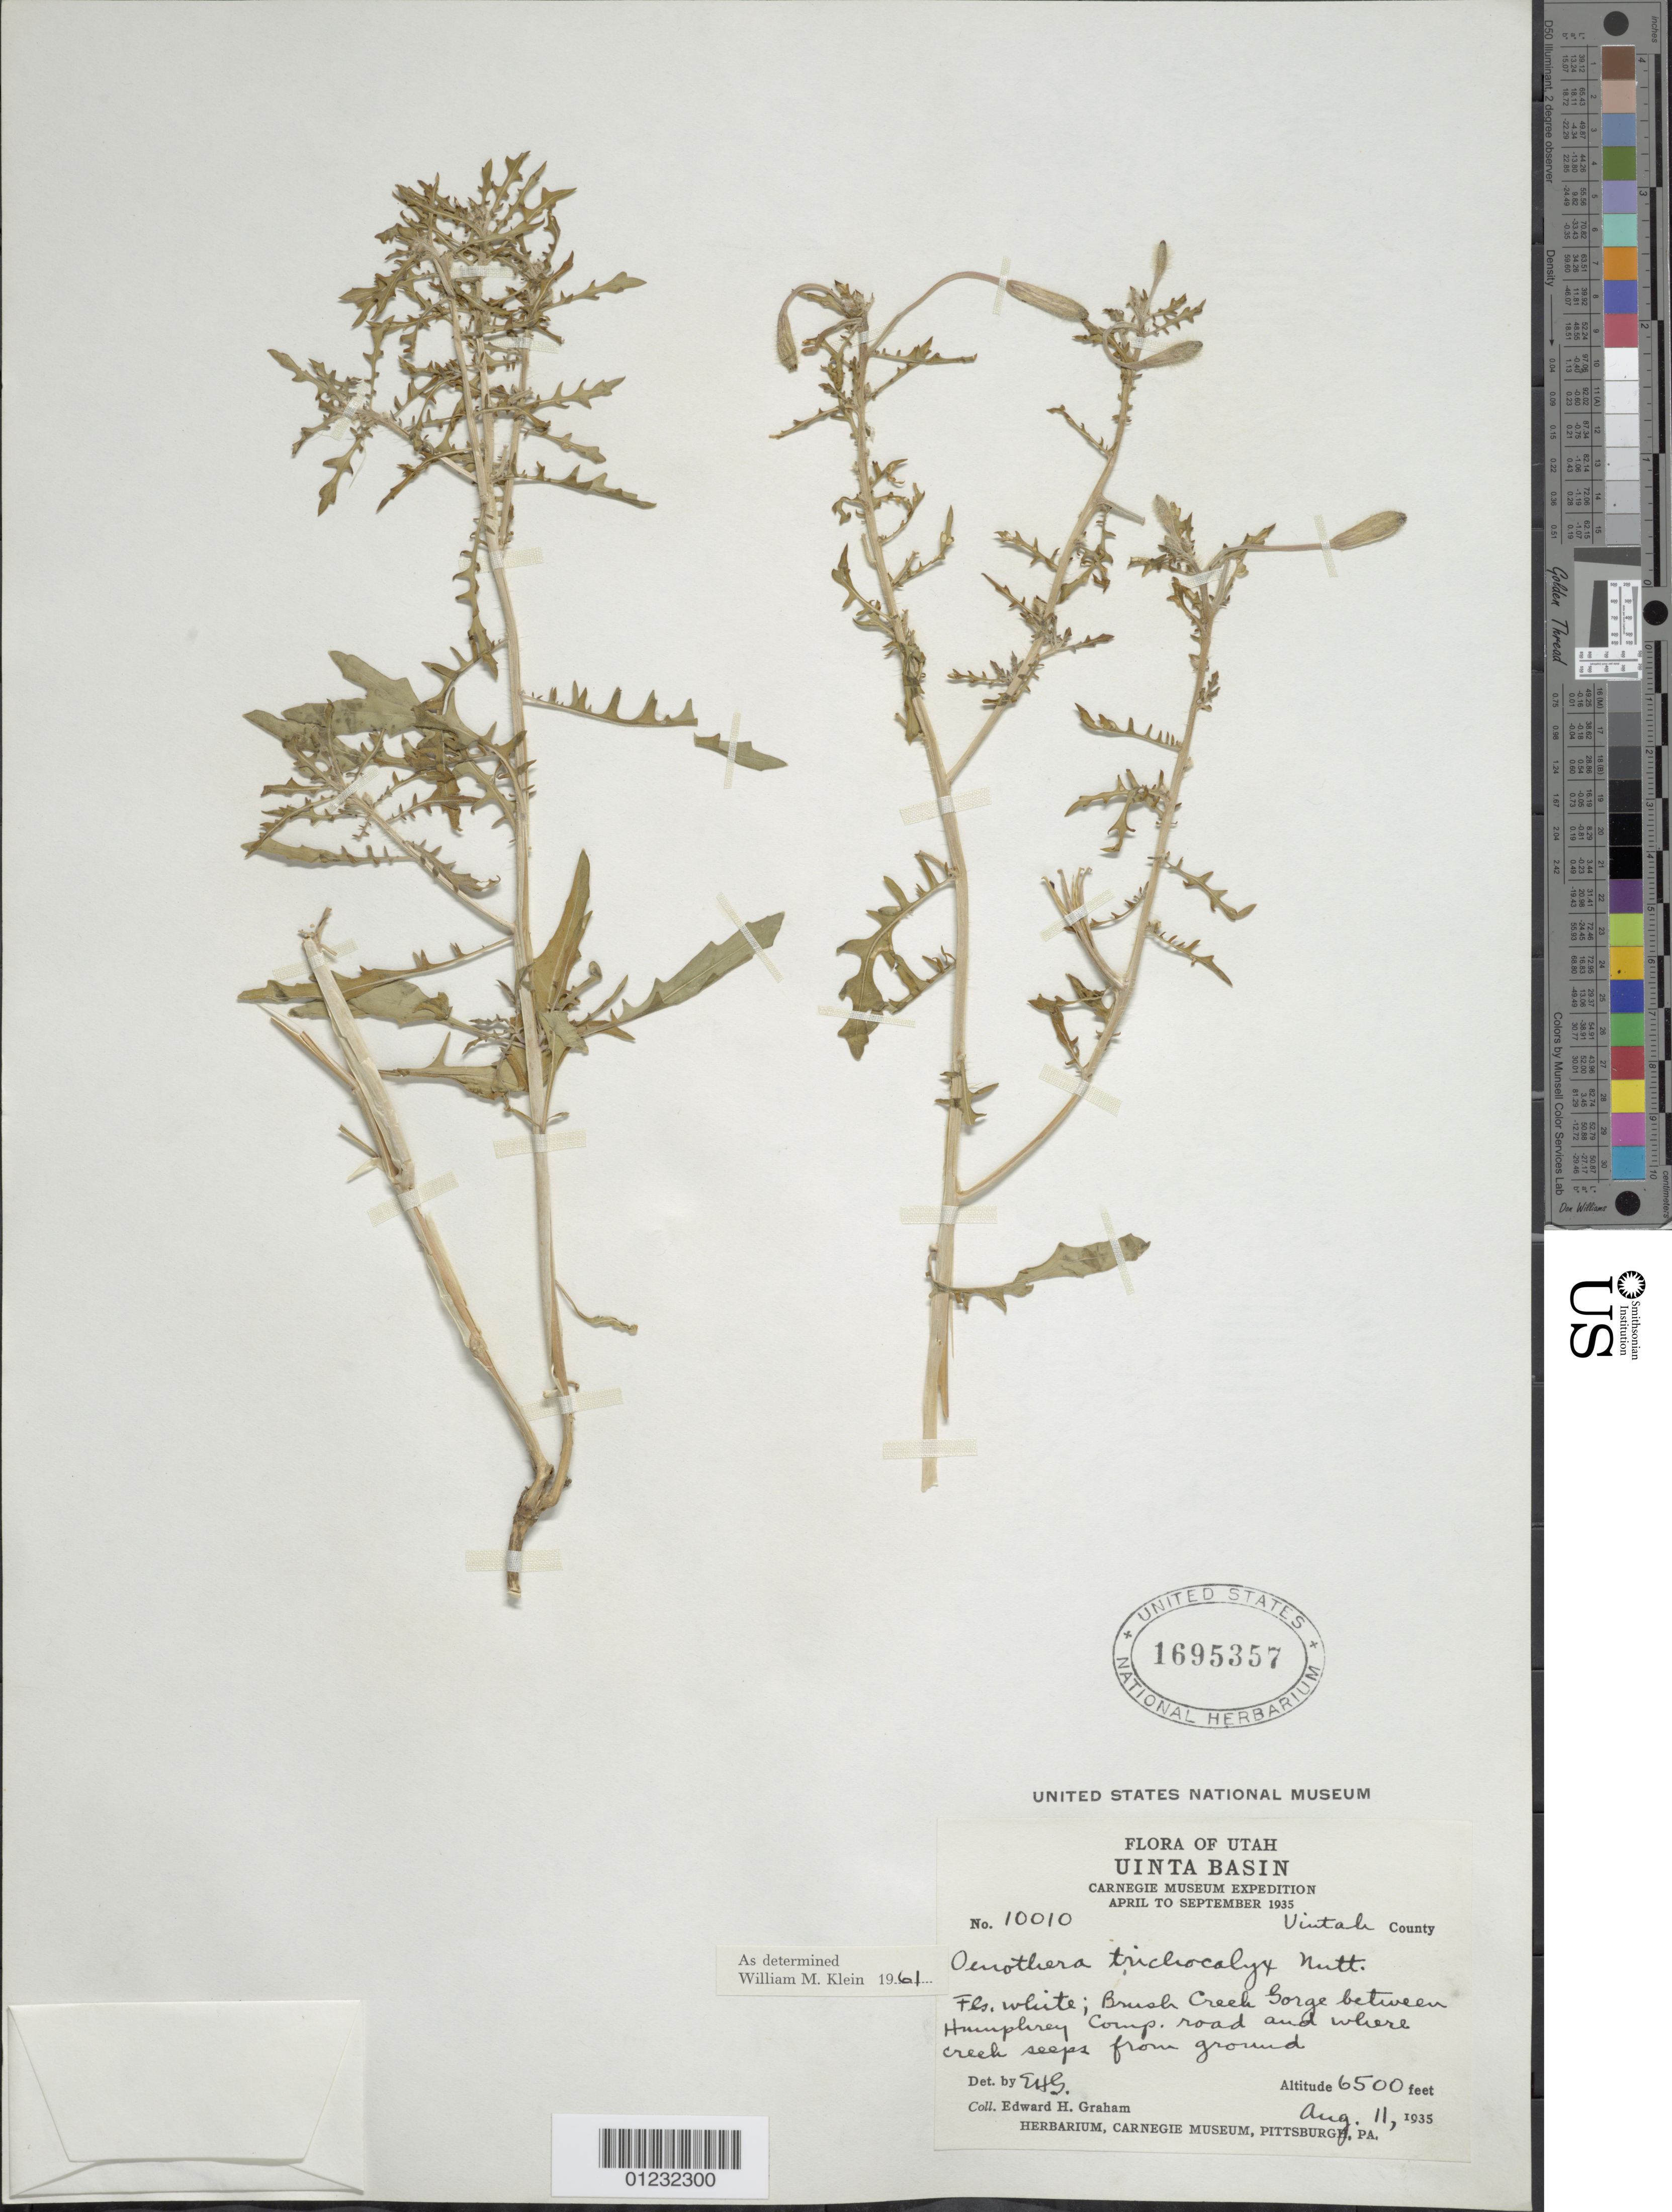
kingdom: Plantae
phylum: Tracheophyta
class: Magnoliopsida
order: Myrtales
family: Onagraceae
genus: Oenothera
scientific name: Oenothera pallida subsp. trichocalyx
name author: (Nutt.) Munz & W.M. Klein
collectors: E. H. Graham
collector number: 10010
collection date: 1935-08-11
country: United States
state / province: Utah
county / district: Uintah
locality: Brush Creek Gorge between Humphrey Comp. road and where creek seeps from ground.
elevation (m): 1981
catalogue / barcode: US 1695357